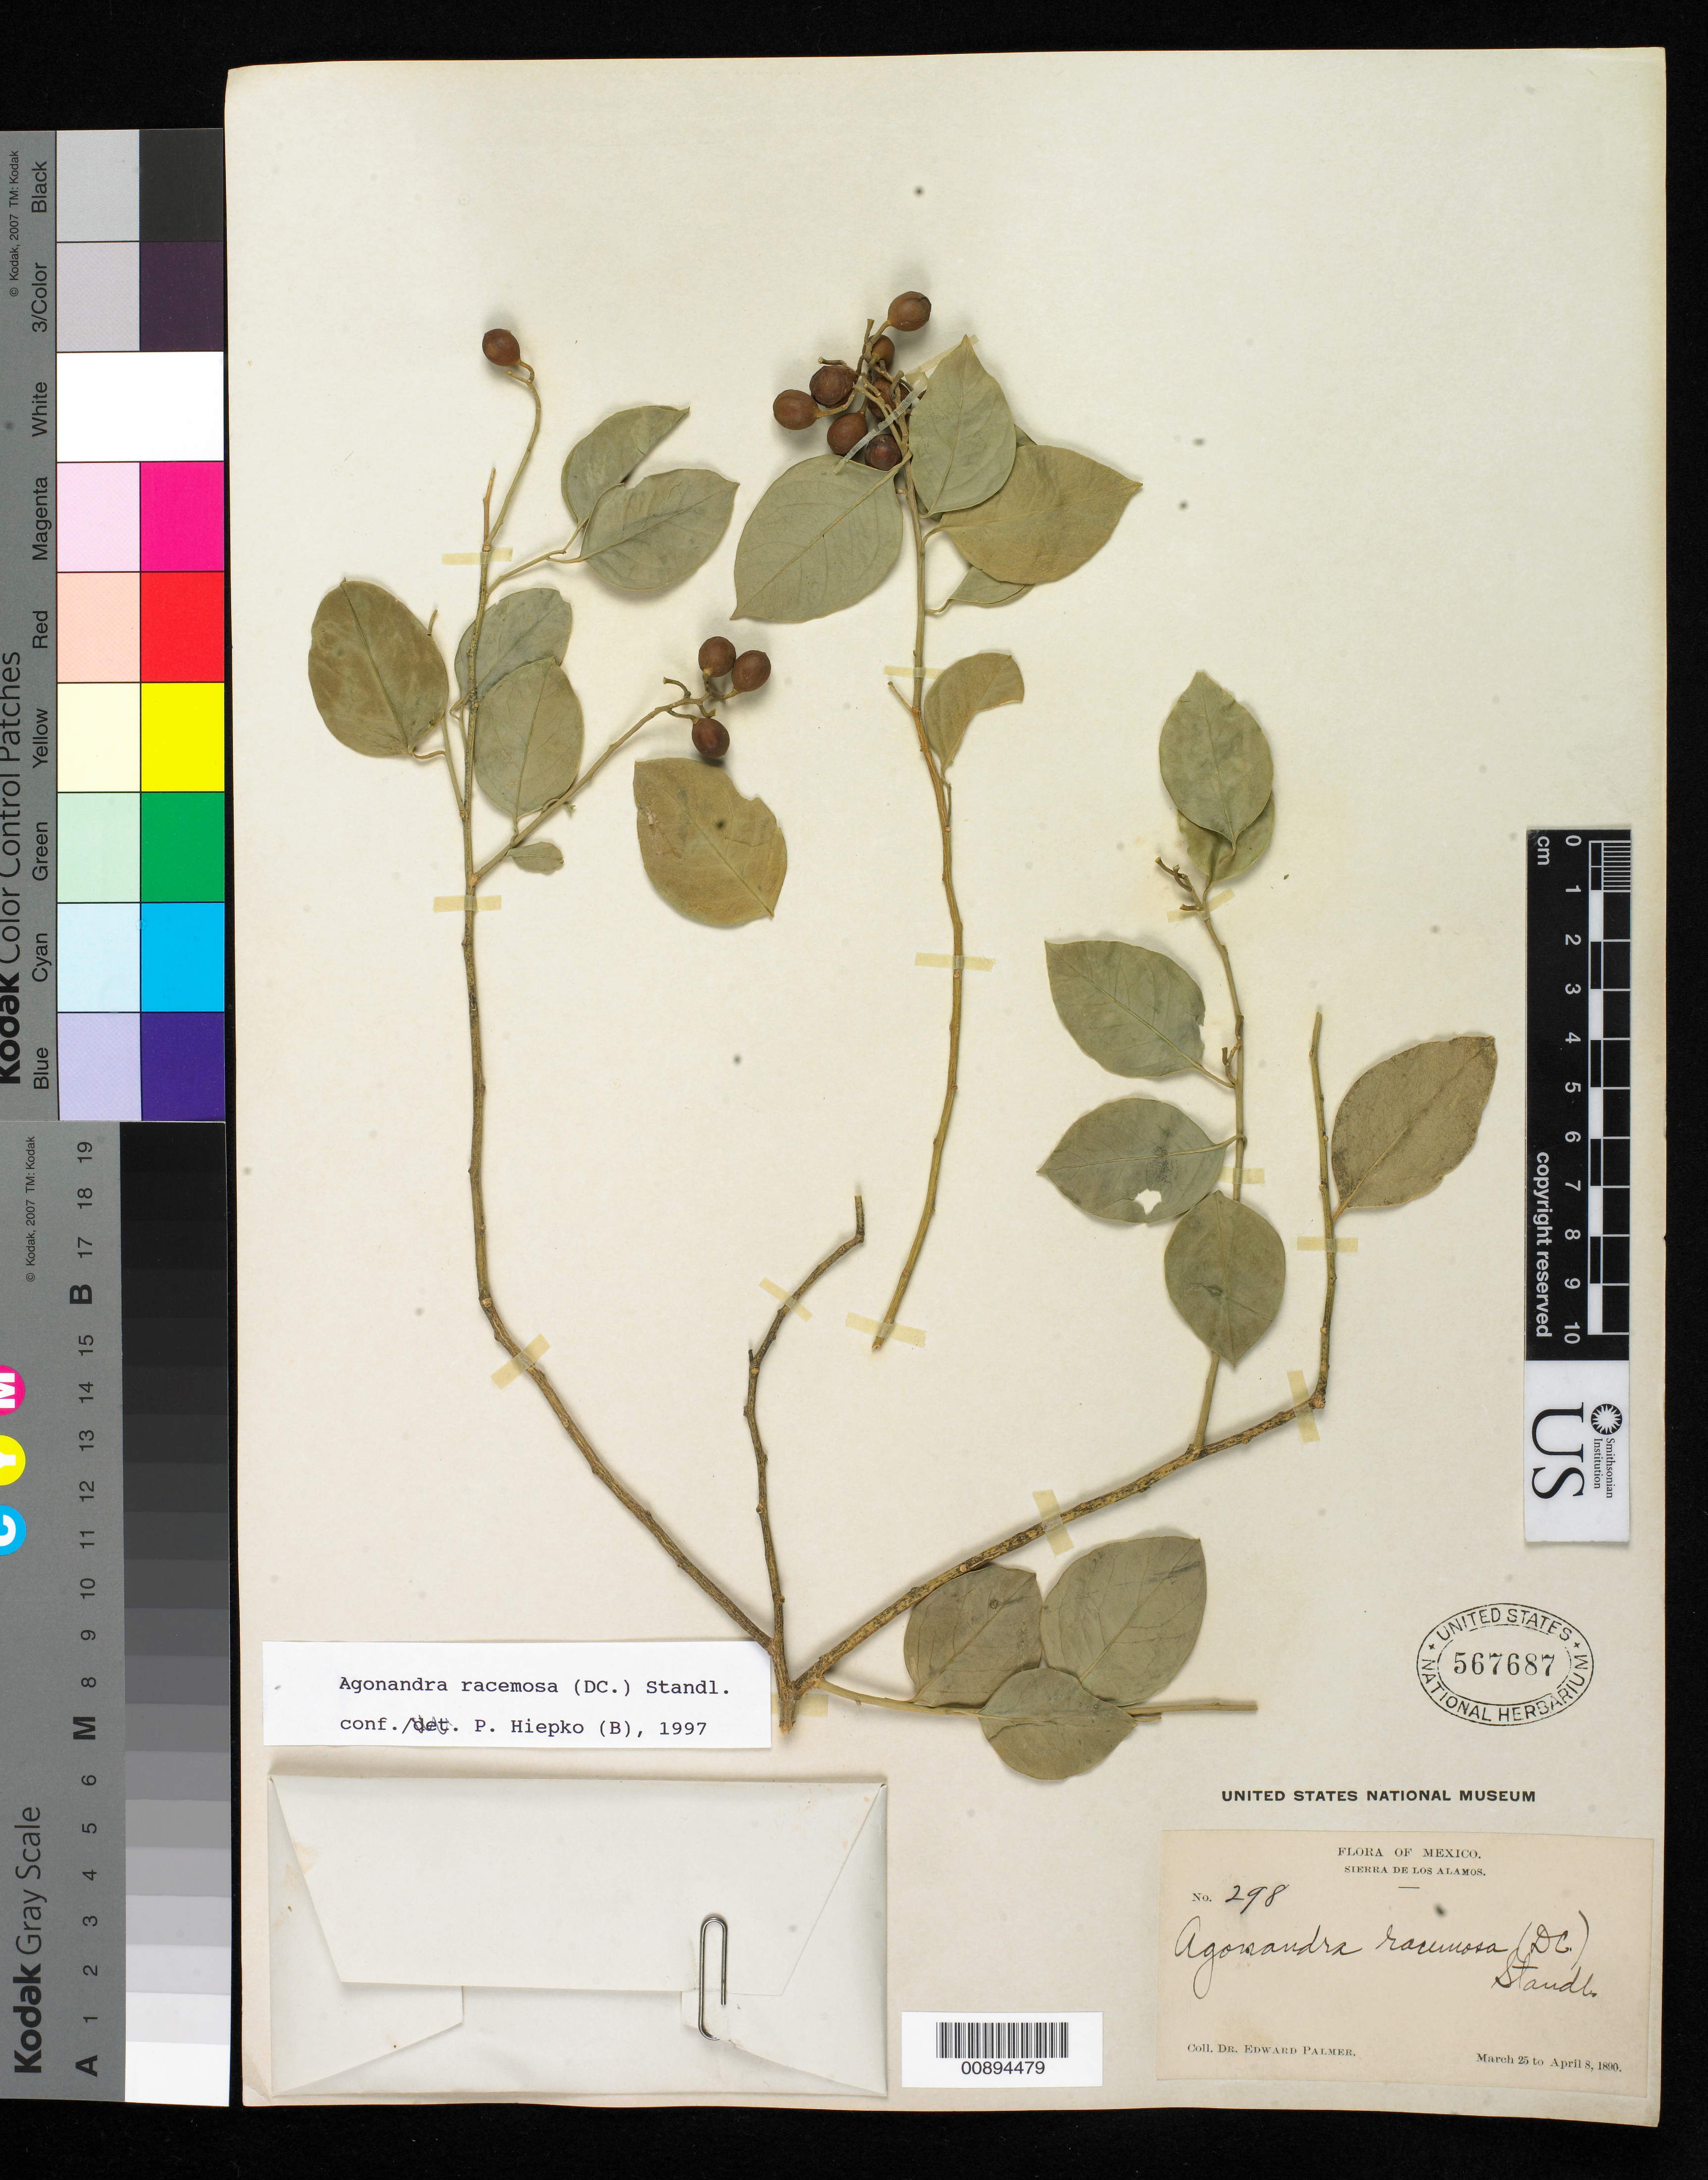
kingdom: Plantae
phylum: Tracheophyta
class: Magnoliopsida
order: Santalales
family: Opiliaceae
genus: Agonandra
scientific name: Agonandra racemosa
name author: (DC.) Standl.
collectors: E. Palmer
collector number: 298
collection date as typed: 25 Mar 1890 to 08 Apr 1890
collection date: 1890-03-25/1890-04-08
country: Mexico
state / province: Sonora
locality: Sierra de los Alamos, Sonora.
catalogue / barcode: US 567687